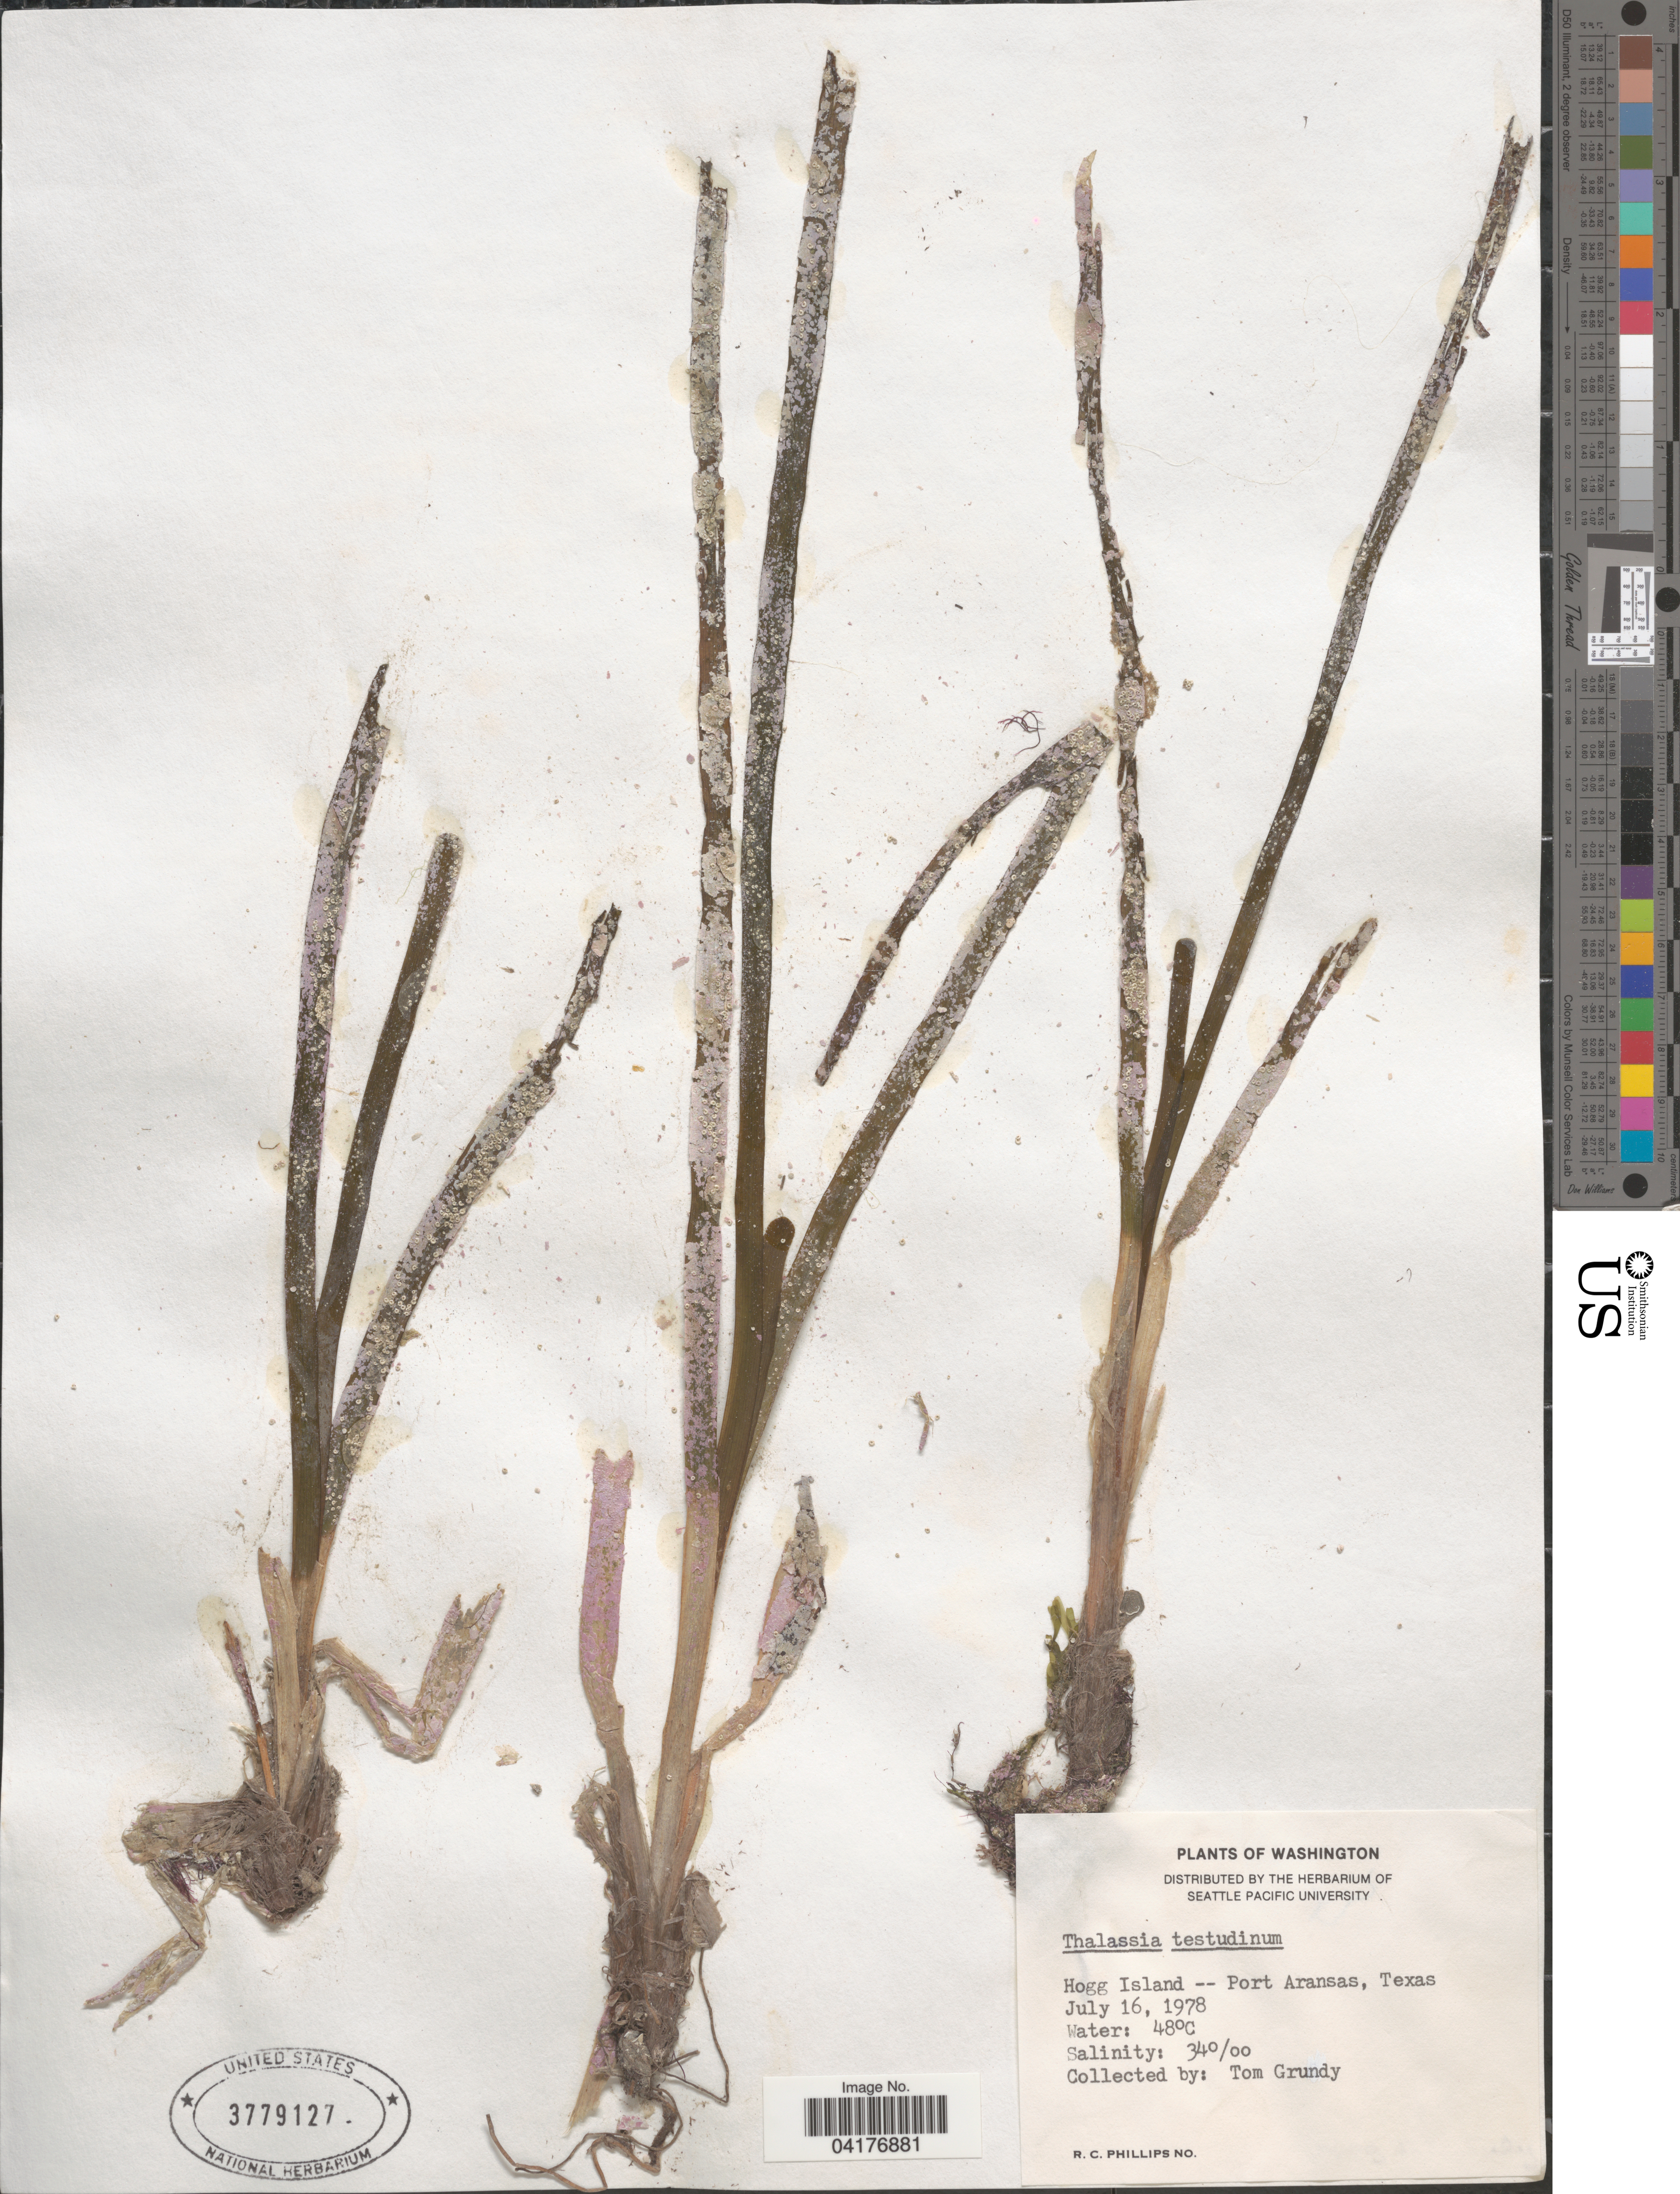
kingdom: Plantae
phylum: Tracheophyta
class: Liliopsida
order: Alismatales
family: Hydrocharitaceae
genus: Thalassia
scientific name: Thalassia testudinum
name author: Banks & Sol. ex K.D. Koenig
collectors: T. Grundy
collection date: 1978-07-16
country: United States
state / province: Texas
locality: Hogg Island -- Port Aransas.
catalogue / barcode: US 3779127